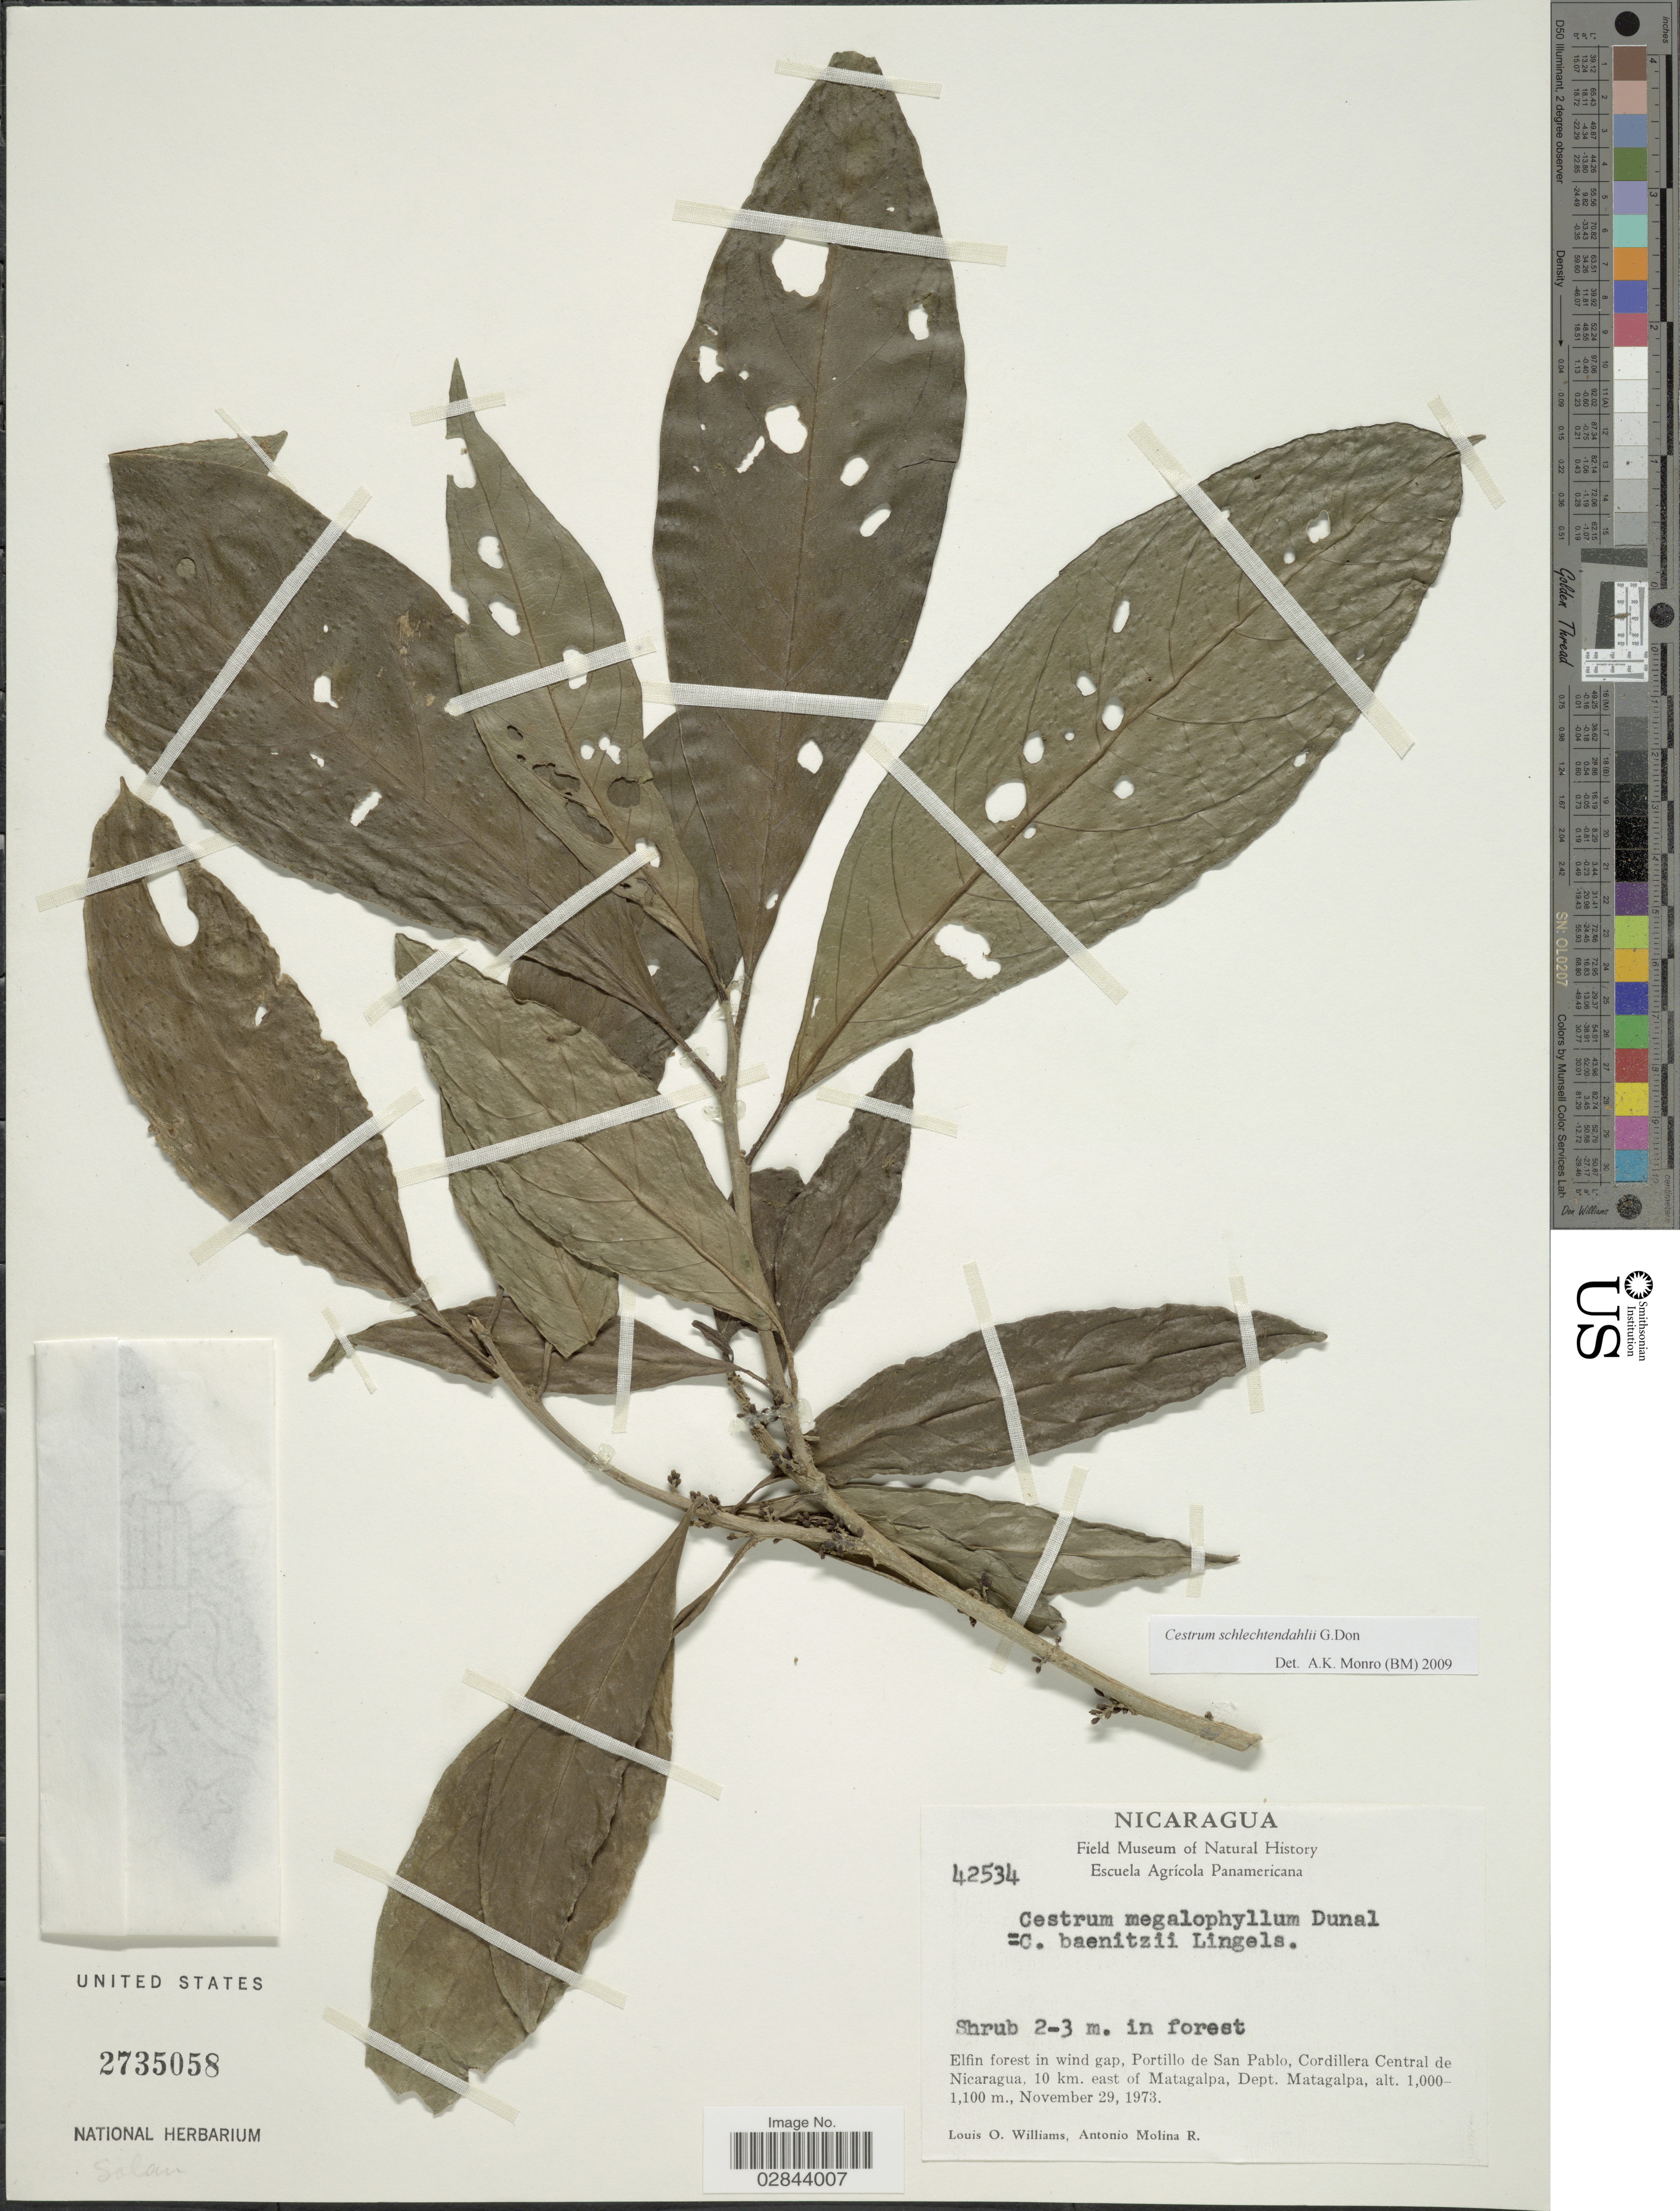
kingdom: Plantae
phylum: Tracheophyta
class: Magnoliopsida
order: Solanales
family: Solanaceae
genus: Cestrum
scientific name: Cestrum schlechtendahlii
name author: G. Don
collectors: L. O. Williams & A. Molina R.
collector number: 42534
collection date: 1973-11-29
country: Nicaragua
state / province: Matagalpa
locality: Elfin forest in wind gap, Portillo de San pablo, Cordillera Central de Nicaragua, 10 km. east of Matagalpa, Dept. Matagalpa.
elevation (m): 1000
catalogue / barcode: US 2735058